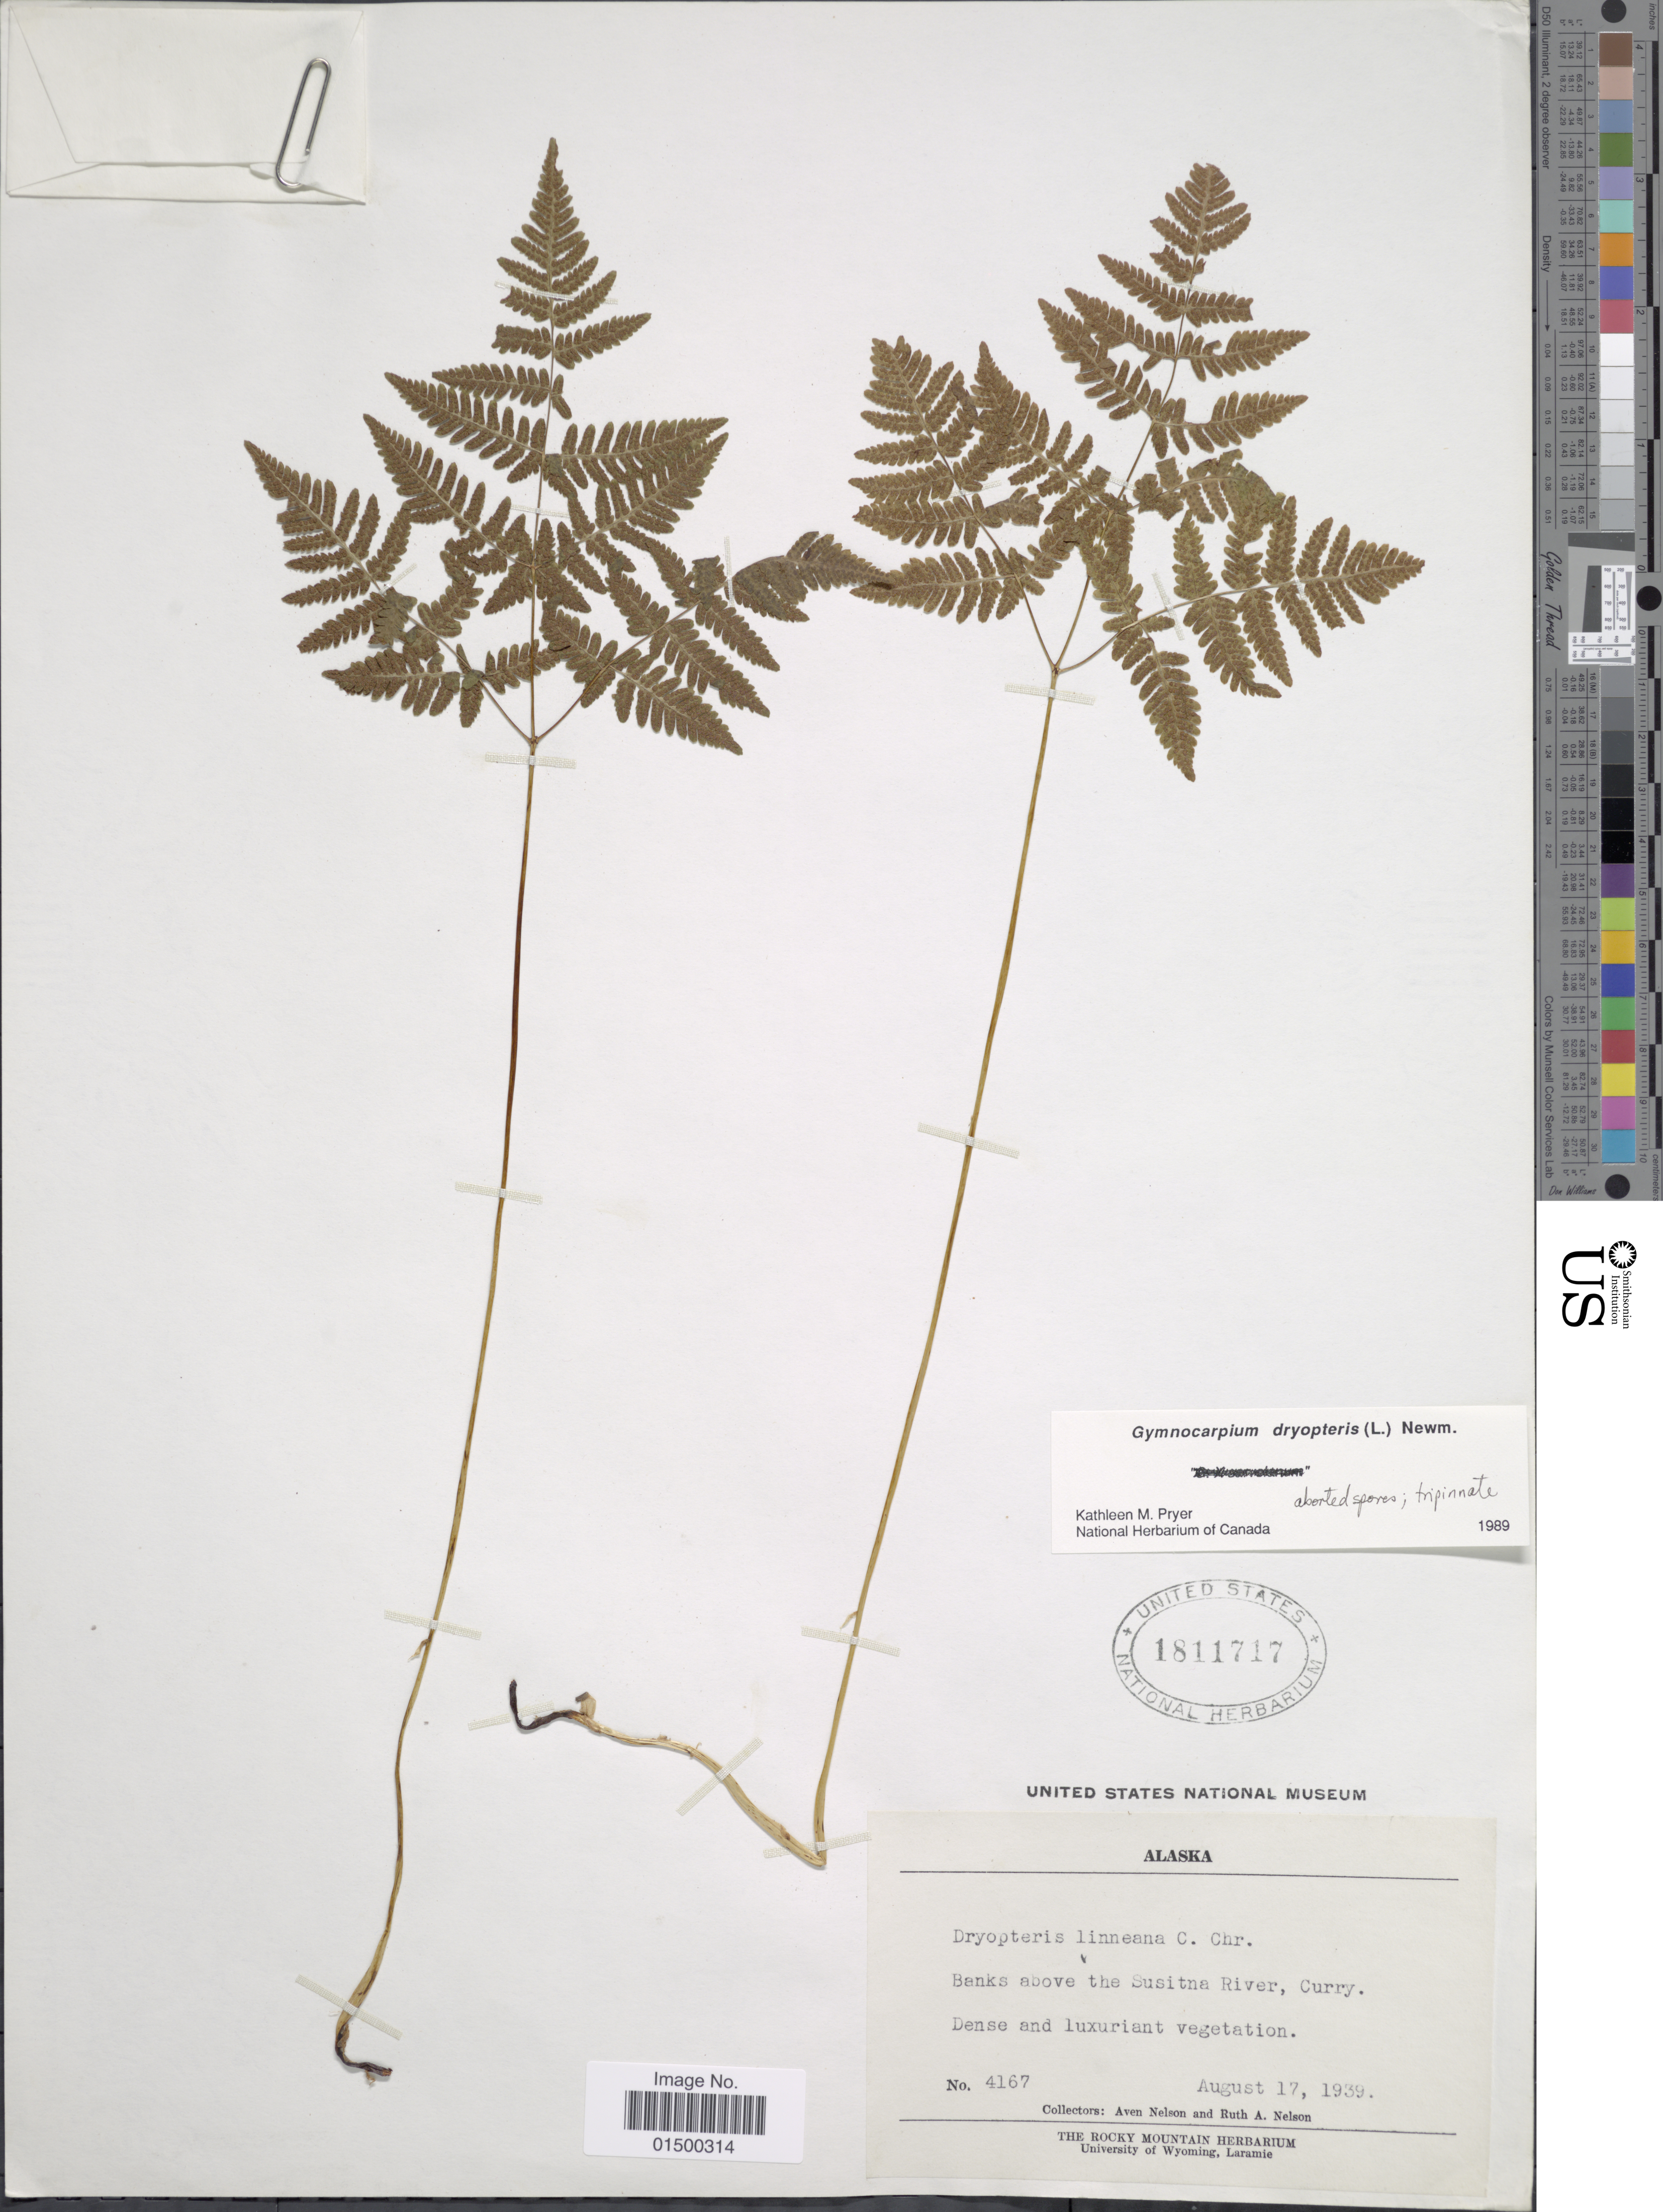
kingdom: Plantae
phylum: Tracheophyta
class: Polypodiopsida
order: Polypodiales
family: Cystopteridaceae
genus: Gymnocarpium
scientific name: Gymnocarpium dryopteris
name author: (L.) Newman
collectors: A. Nelson & R. A. Nelson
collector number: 4167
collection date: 1939-08-17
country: United States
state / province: Alaska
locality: Banks above the Susitna River, Curry.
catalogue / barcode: US 1811717